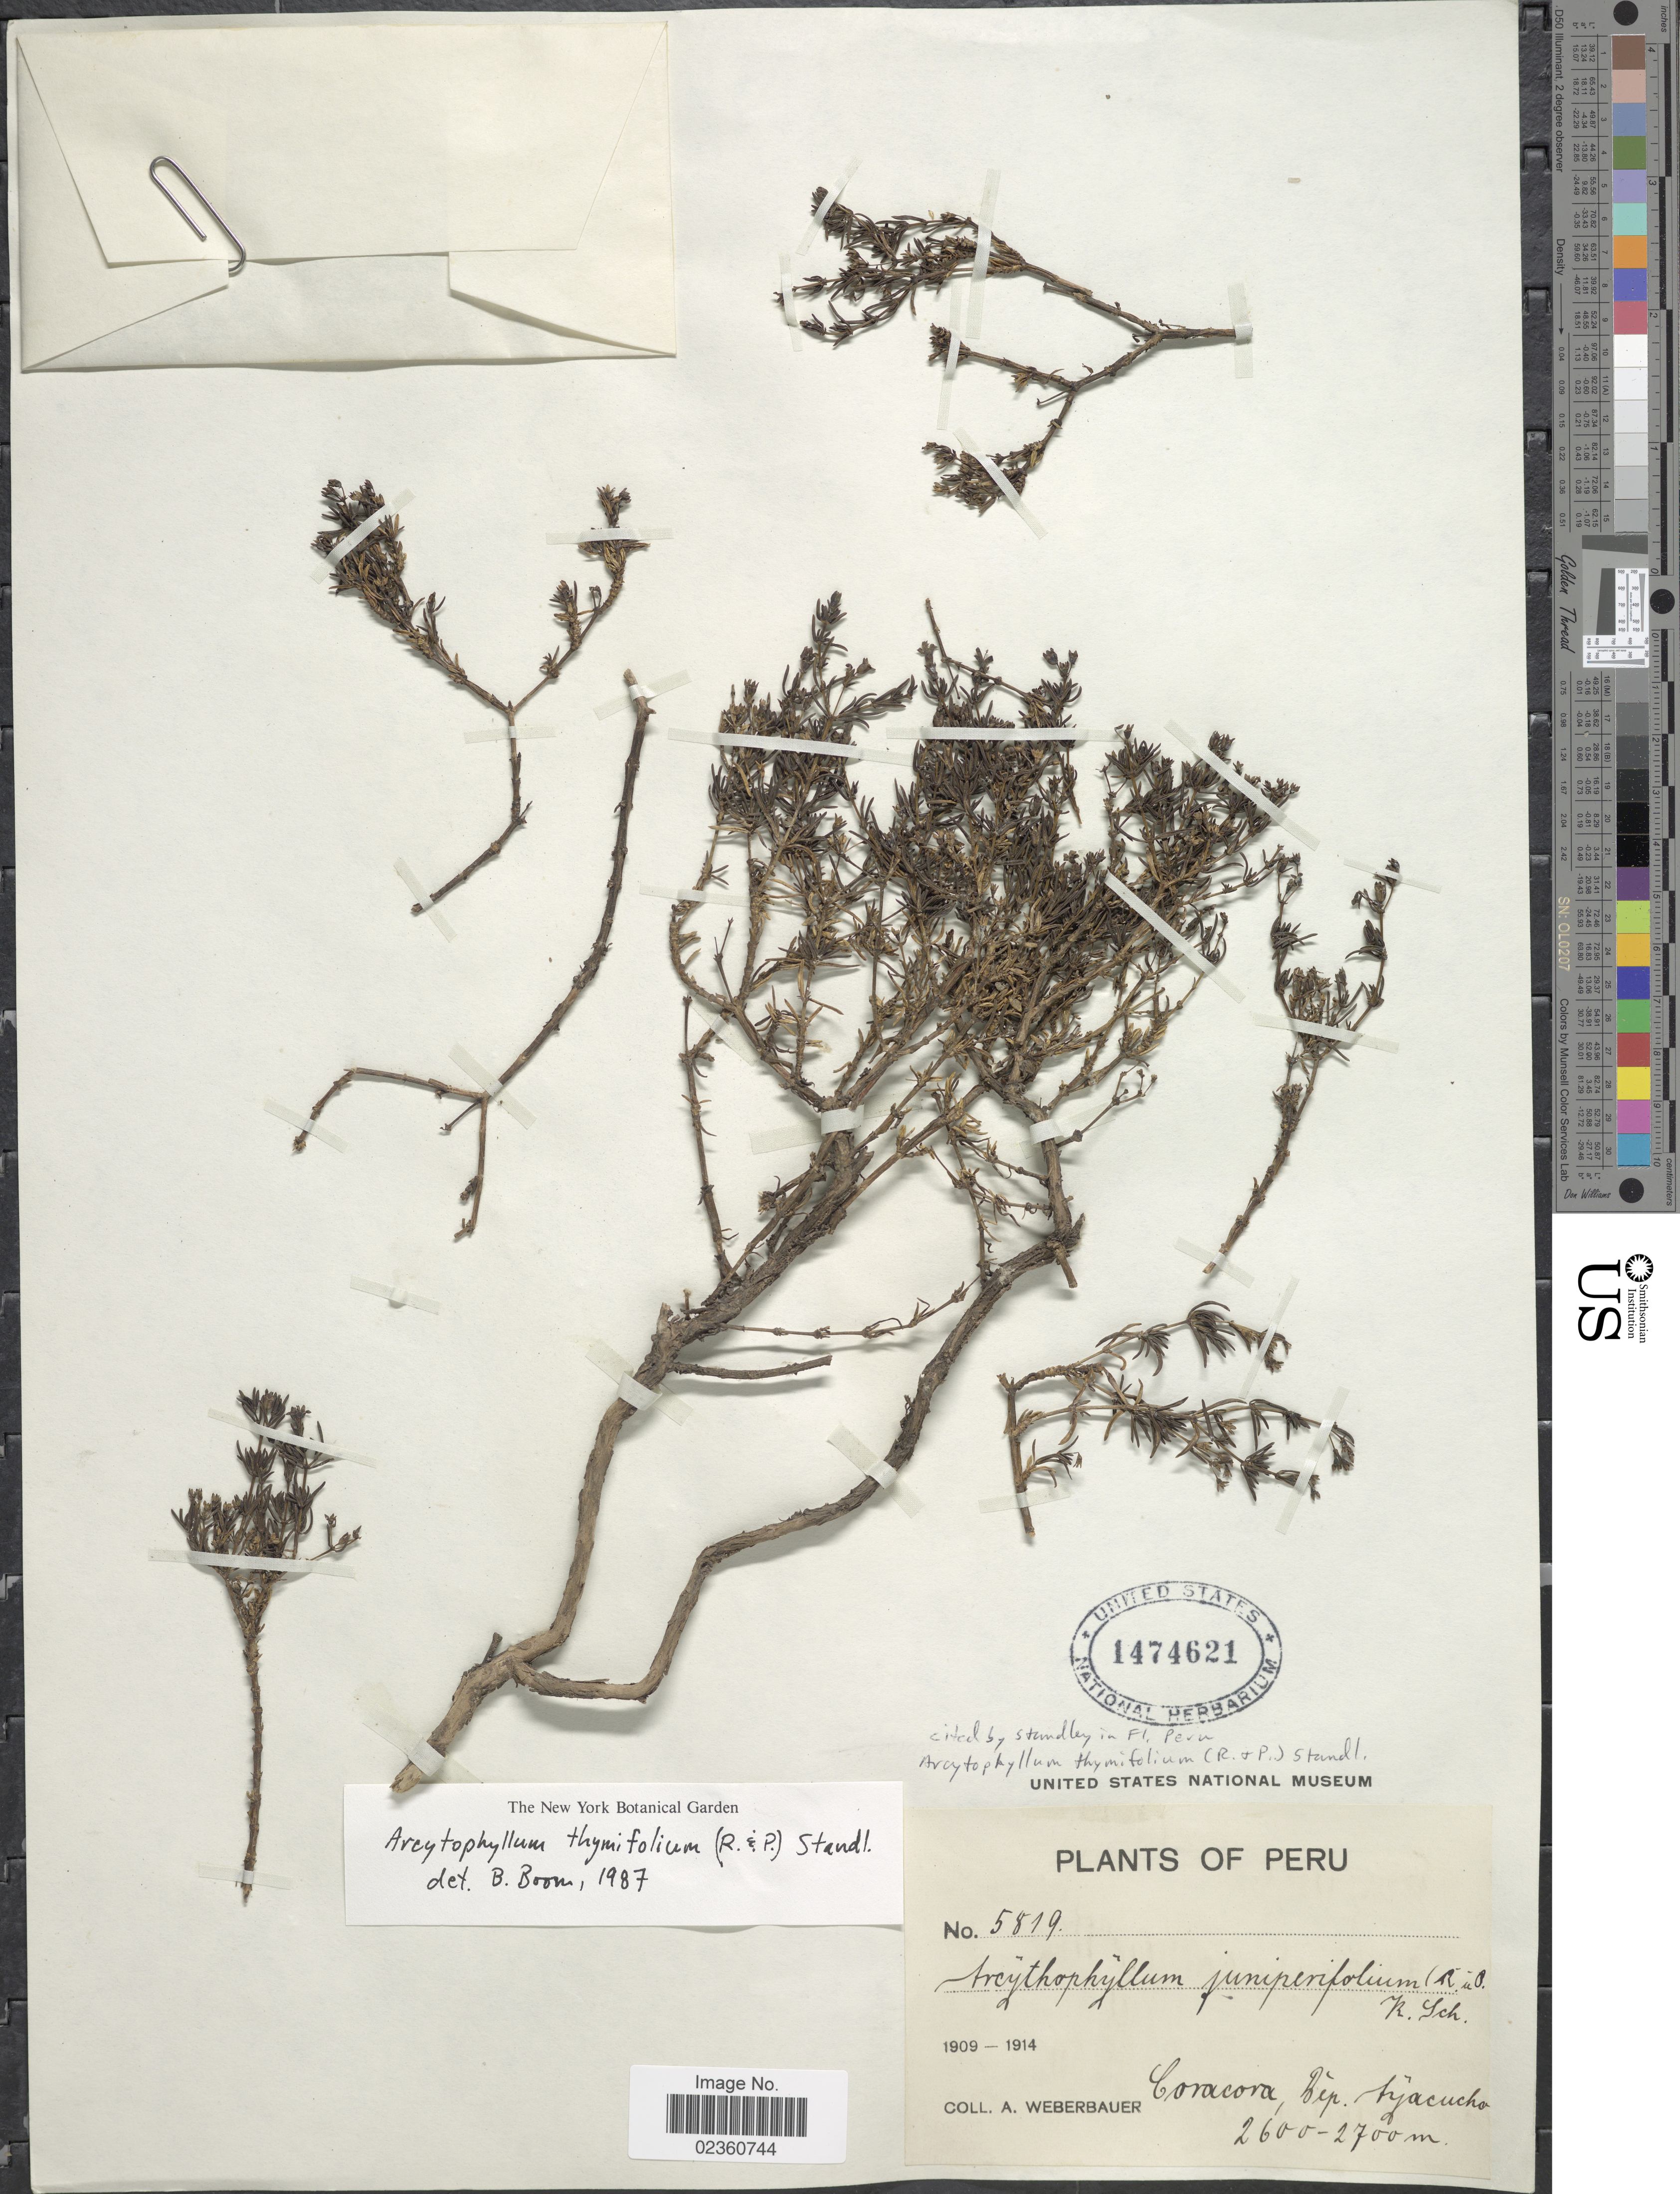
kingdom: Plantae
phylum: Tracheophyta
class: Magnoliopsida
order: Gentianales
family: Rubiaceae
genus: Arcytophyllum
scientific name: Arcytophyllum thymifolium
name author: (Ruiz & Pav.) Standl.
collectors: A. Weberbauer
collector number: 5819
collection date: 1909/1914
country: Peru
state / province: Ayacucho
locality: Coracora, Dep. Ayacucho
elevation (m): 2600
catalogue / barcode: US 1474621